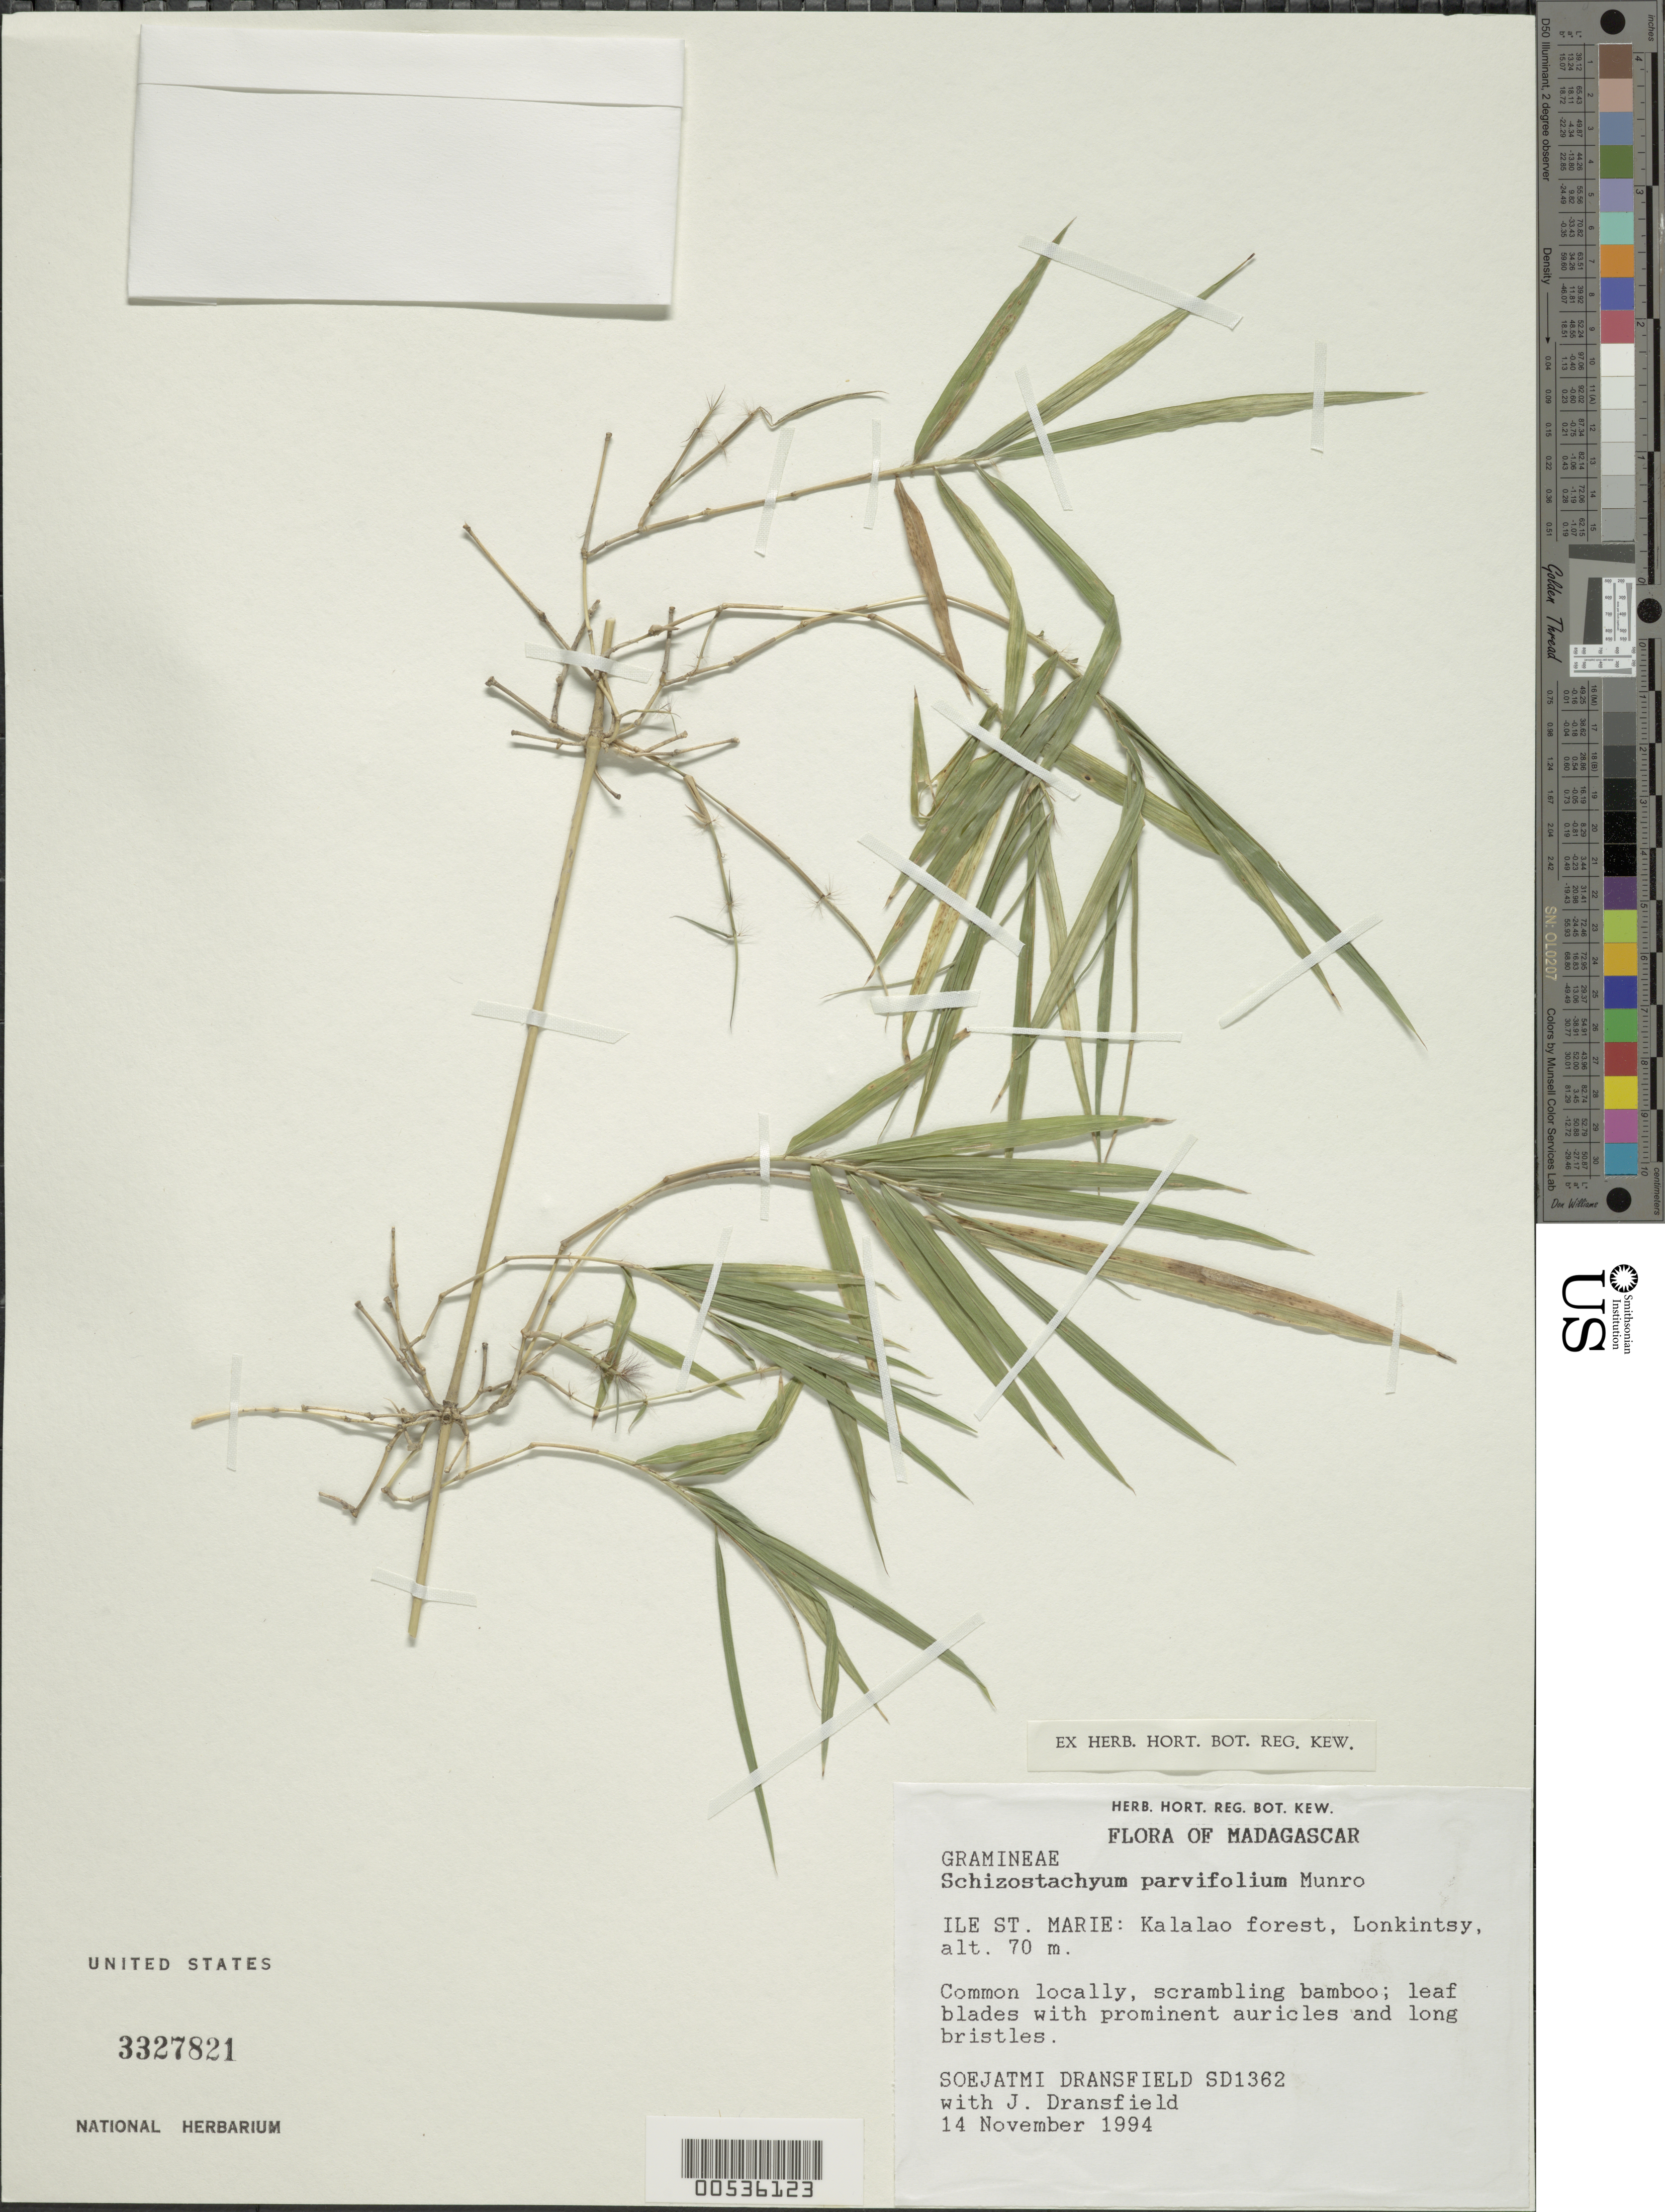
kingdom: Plantae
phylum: Tracheophyta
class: Liliopsida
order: Poales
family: Poaceae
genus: Schizostachyum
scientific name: Schizostachyum parvifolium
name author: Munro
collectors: S. Dransfield & J. Dransfield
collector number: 1362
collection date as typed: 14 Nov 1994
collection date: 1994-11-14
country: Madagascar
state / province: Analanjirofo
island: Île Sainte-Marie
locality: Falalao forest, lonkintsy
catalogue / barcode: US 3327821